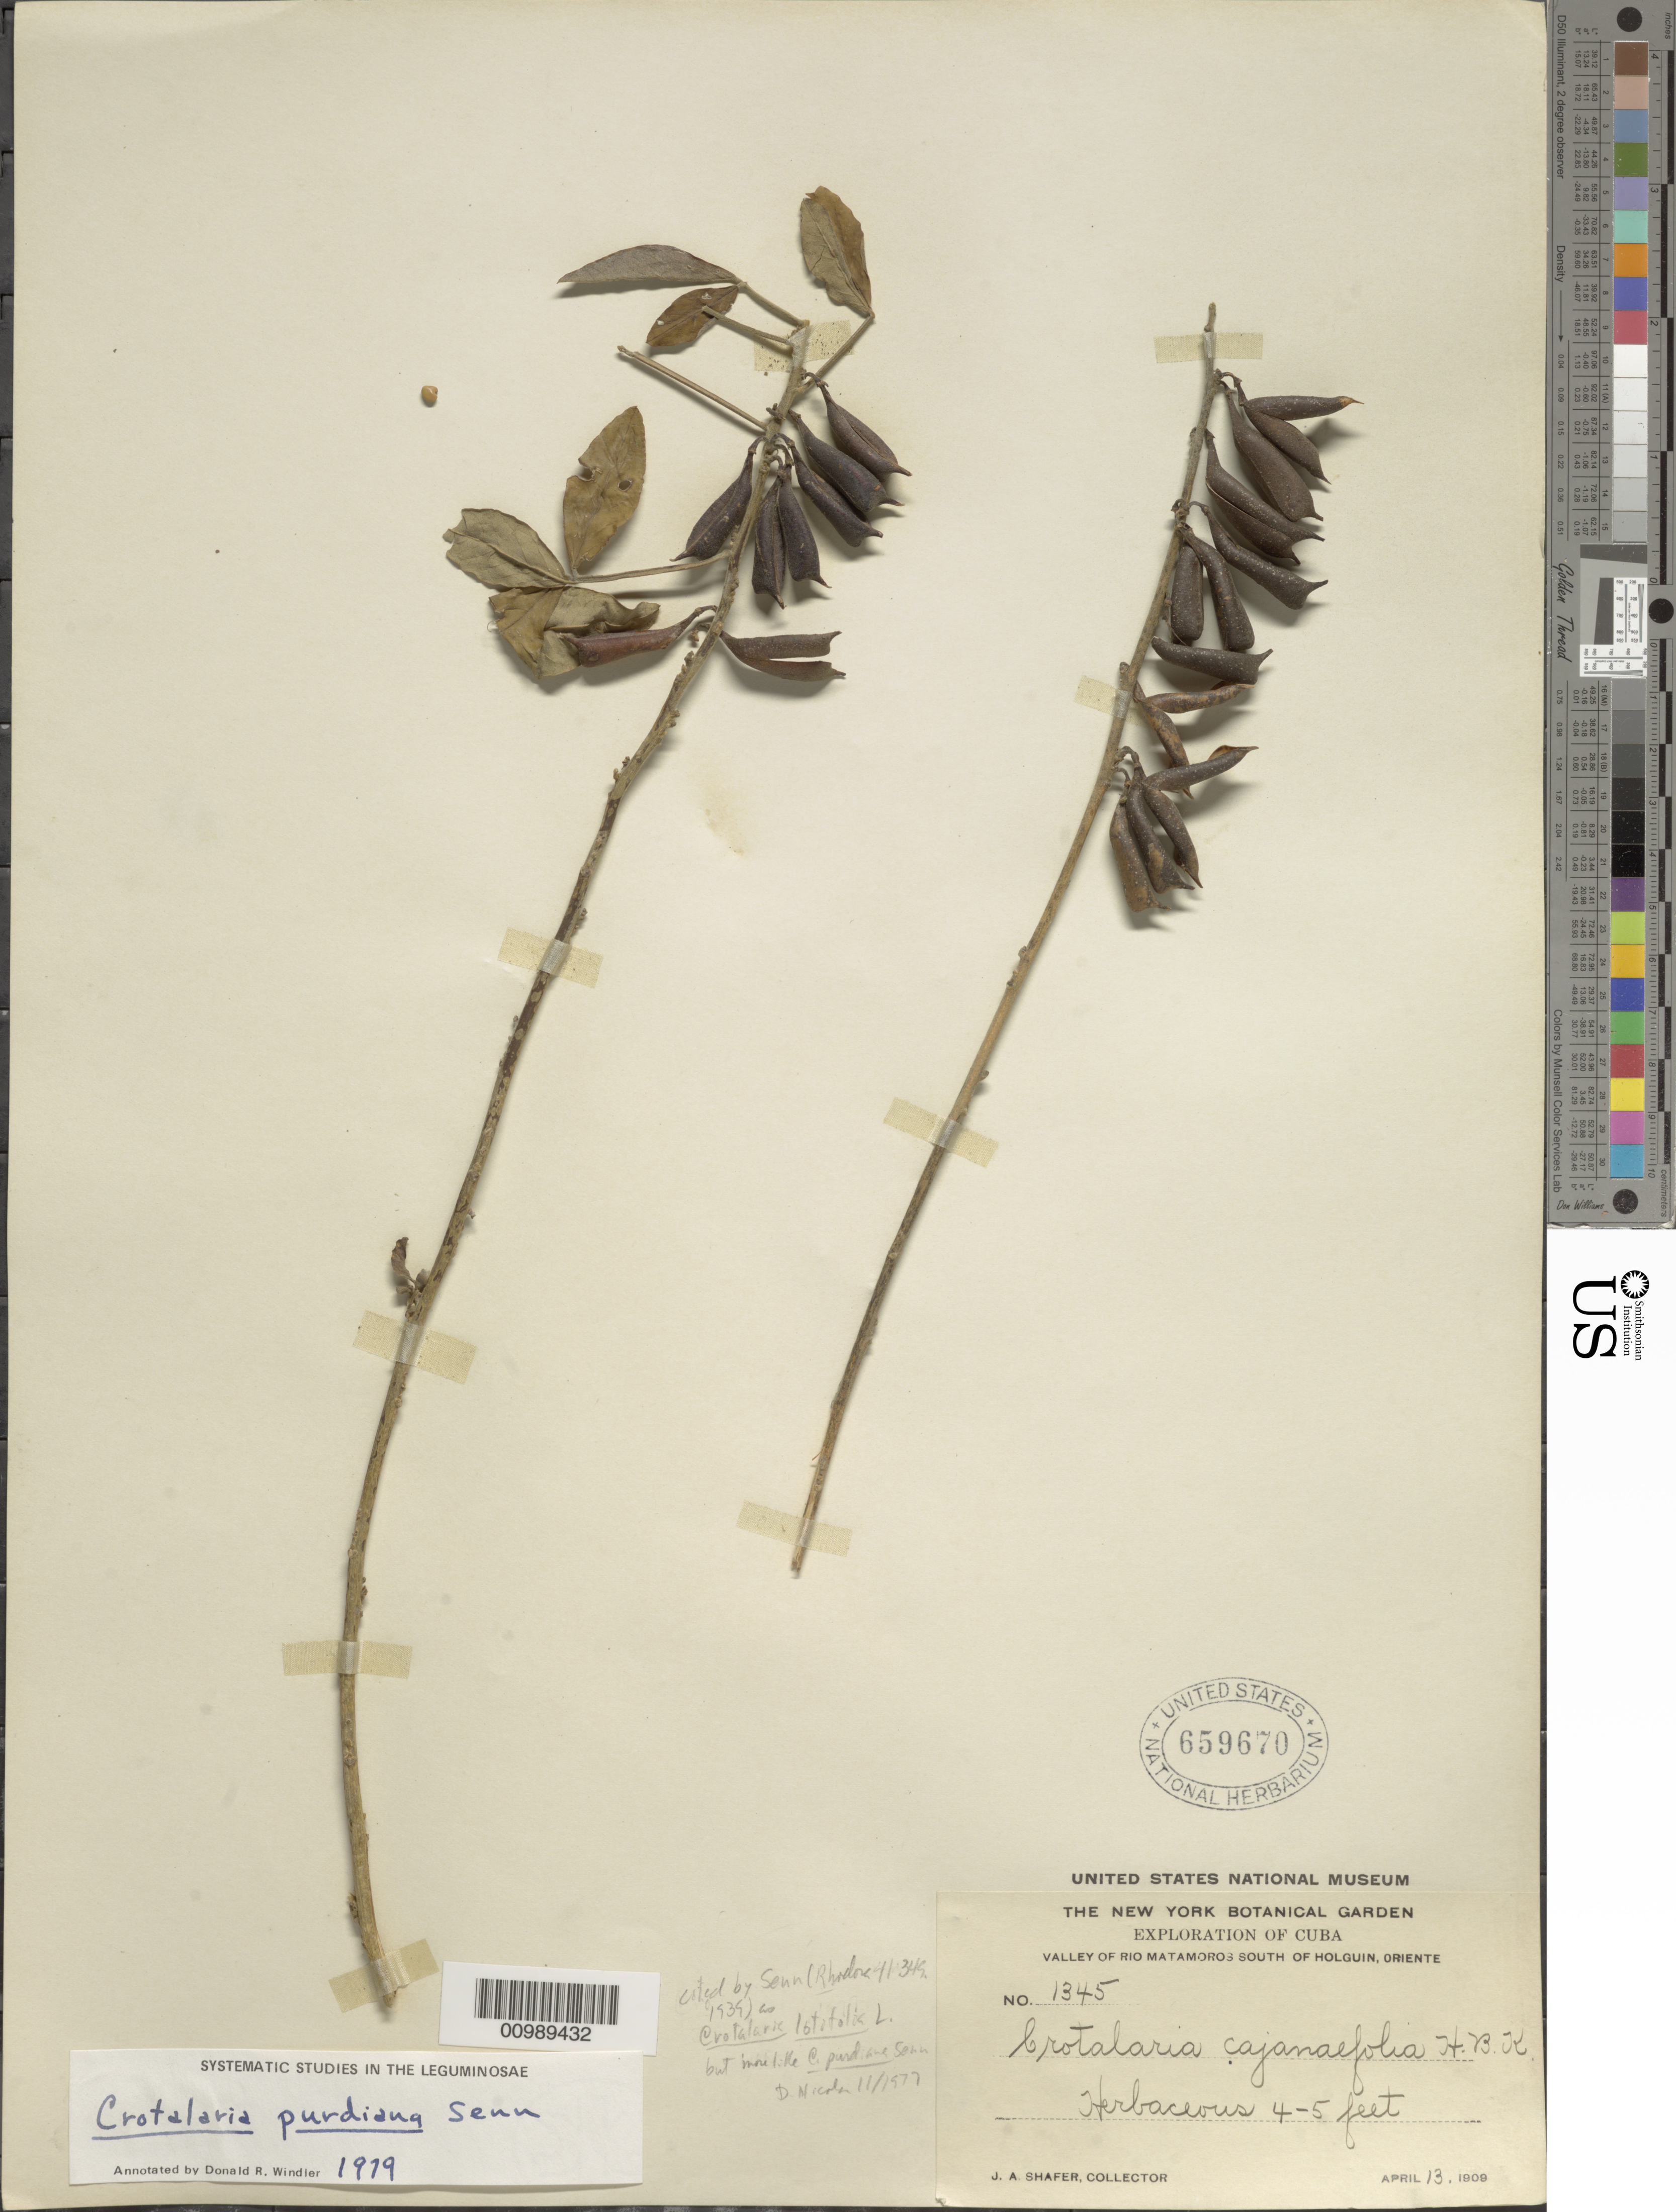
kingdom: Plantae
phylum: Tracheophyta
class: Magnoliopsida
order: Fabales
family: Fabaceae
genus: Crotalaria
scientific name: Crotalaria purdiana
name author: H. Senn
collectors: J. A. Shafer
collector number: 1345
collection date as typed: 13 Apr 1909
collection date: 1909-04-13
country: Cuba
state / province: Holguín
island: Cuba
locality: Valley of Rio Matamoros S of Holguin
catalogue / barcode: US 659670